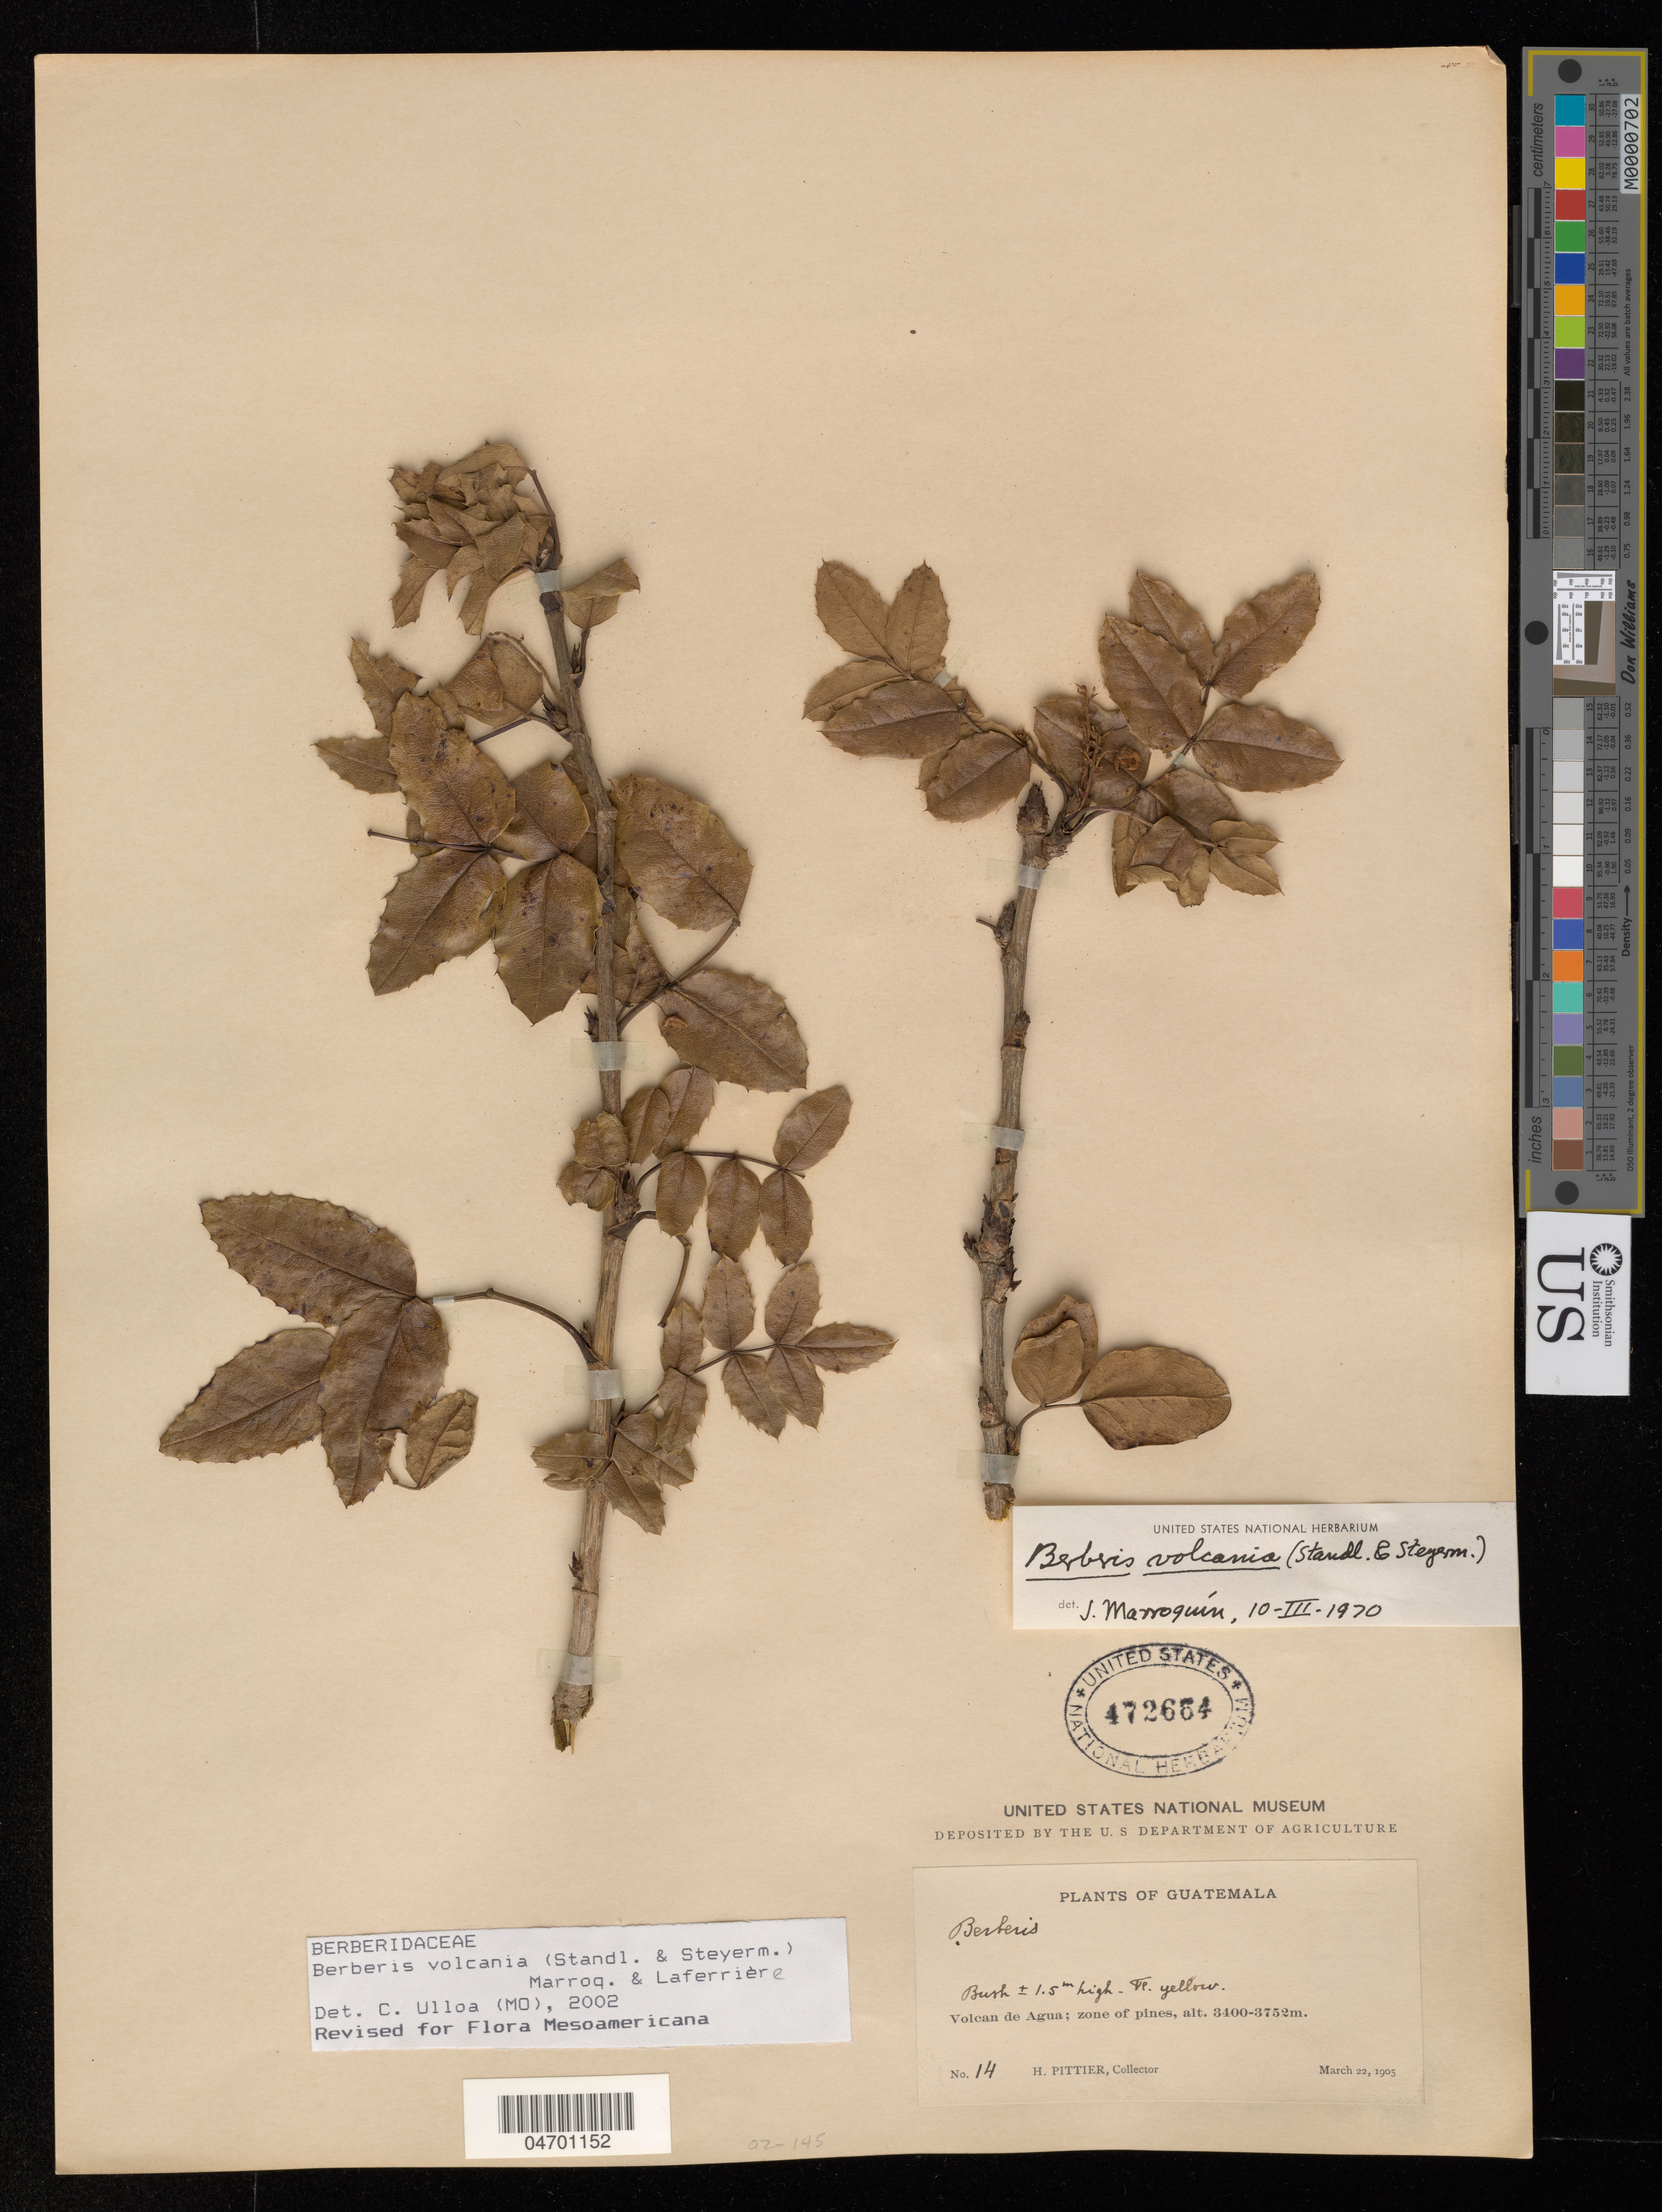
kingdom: Plantae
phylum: Tracheophyta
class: Magnoliopsida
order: Ranunculales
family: Berberidaceae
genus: Berberis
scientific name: Berberis volcania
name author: (Standl. & Steyerm.) Marroq. & Laferr.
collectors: H. Pittier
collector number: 14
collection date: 1905-03-22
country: Guatemala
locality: Volcan de Agua; zone of pines.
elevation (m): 3400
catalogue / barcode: US 472654